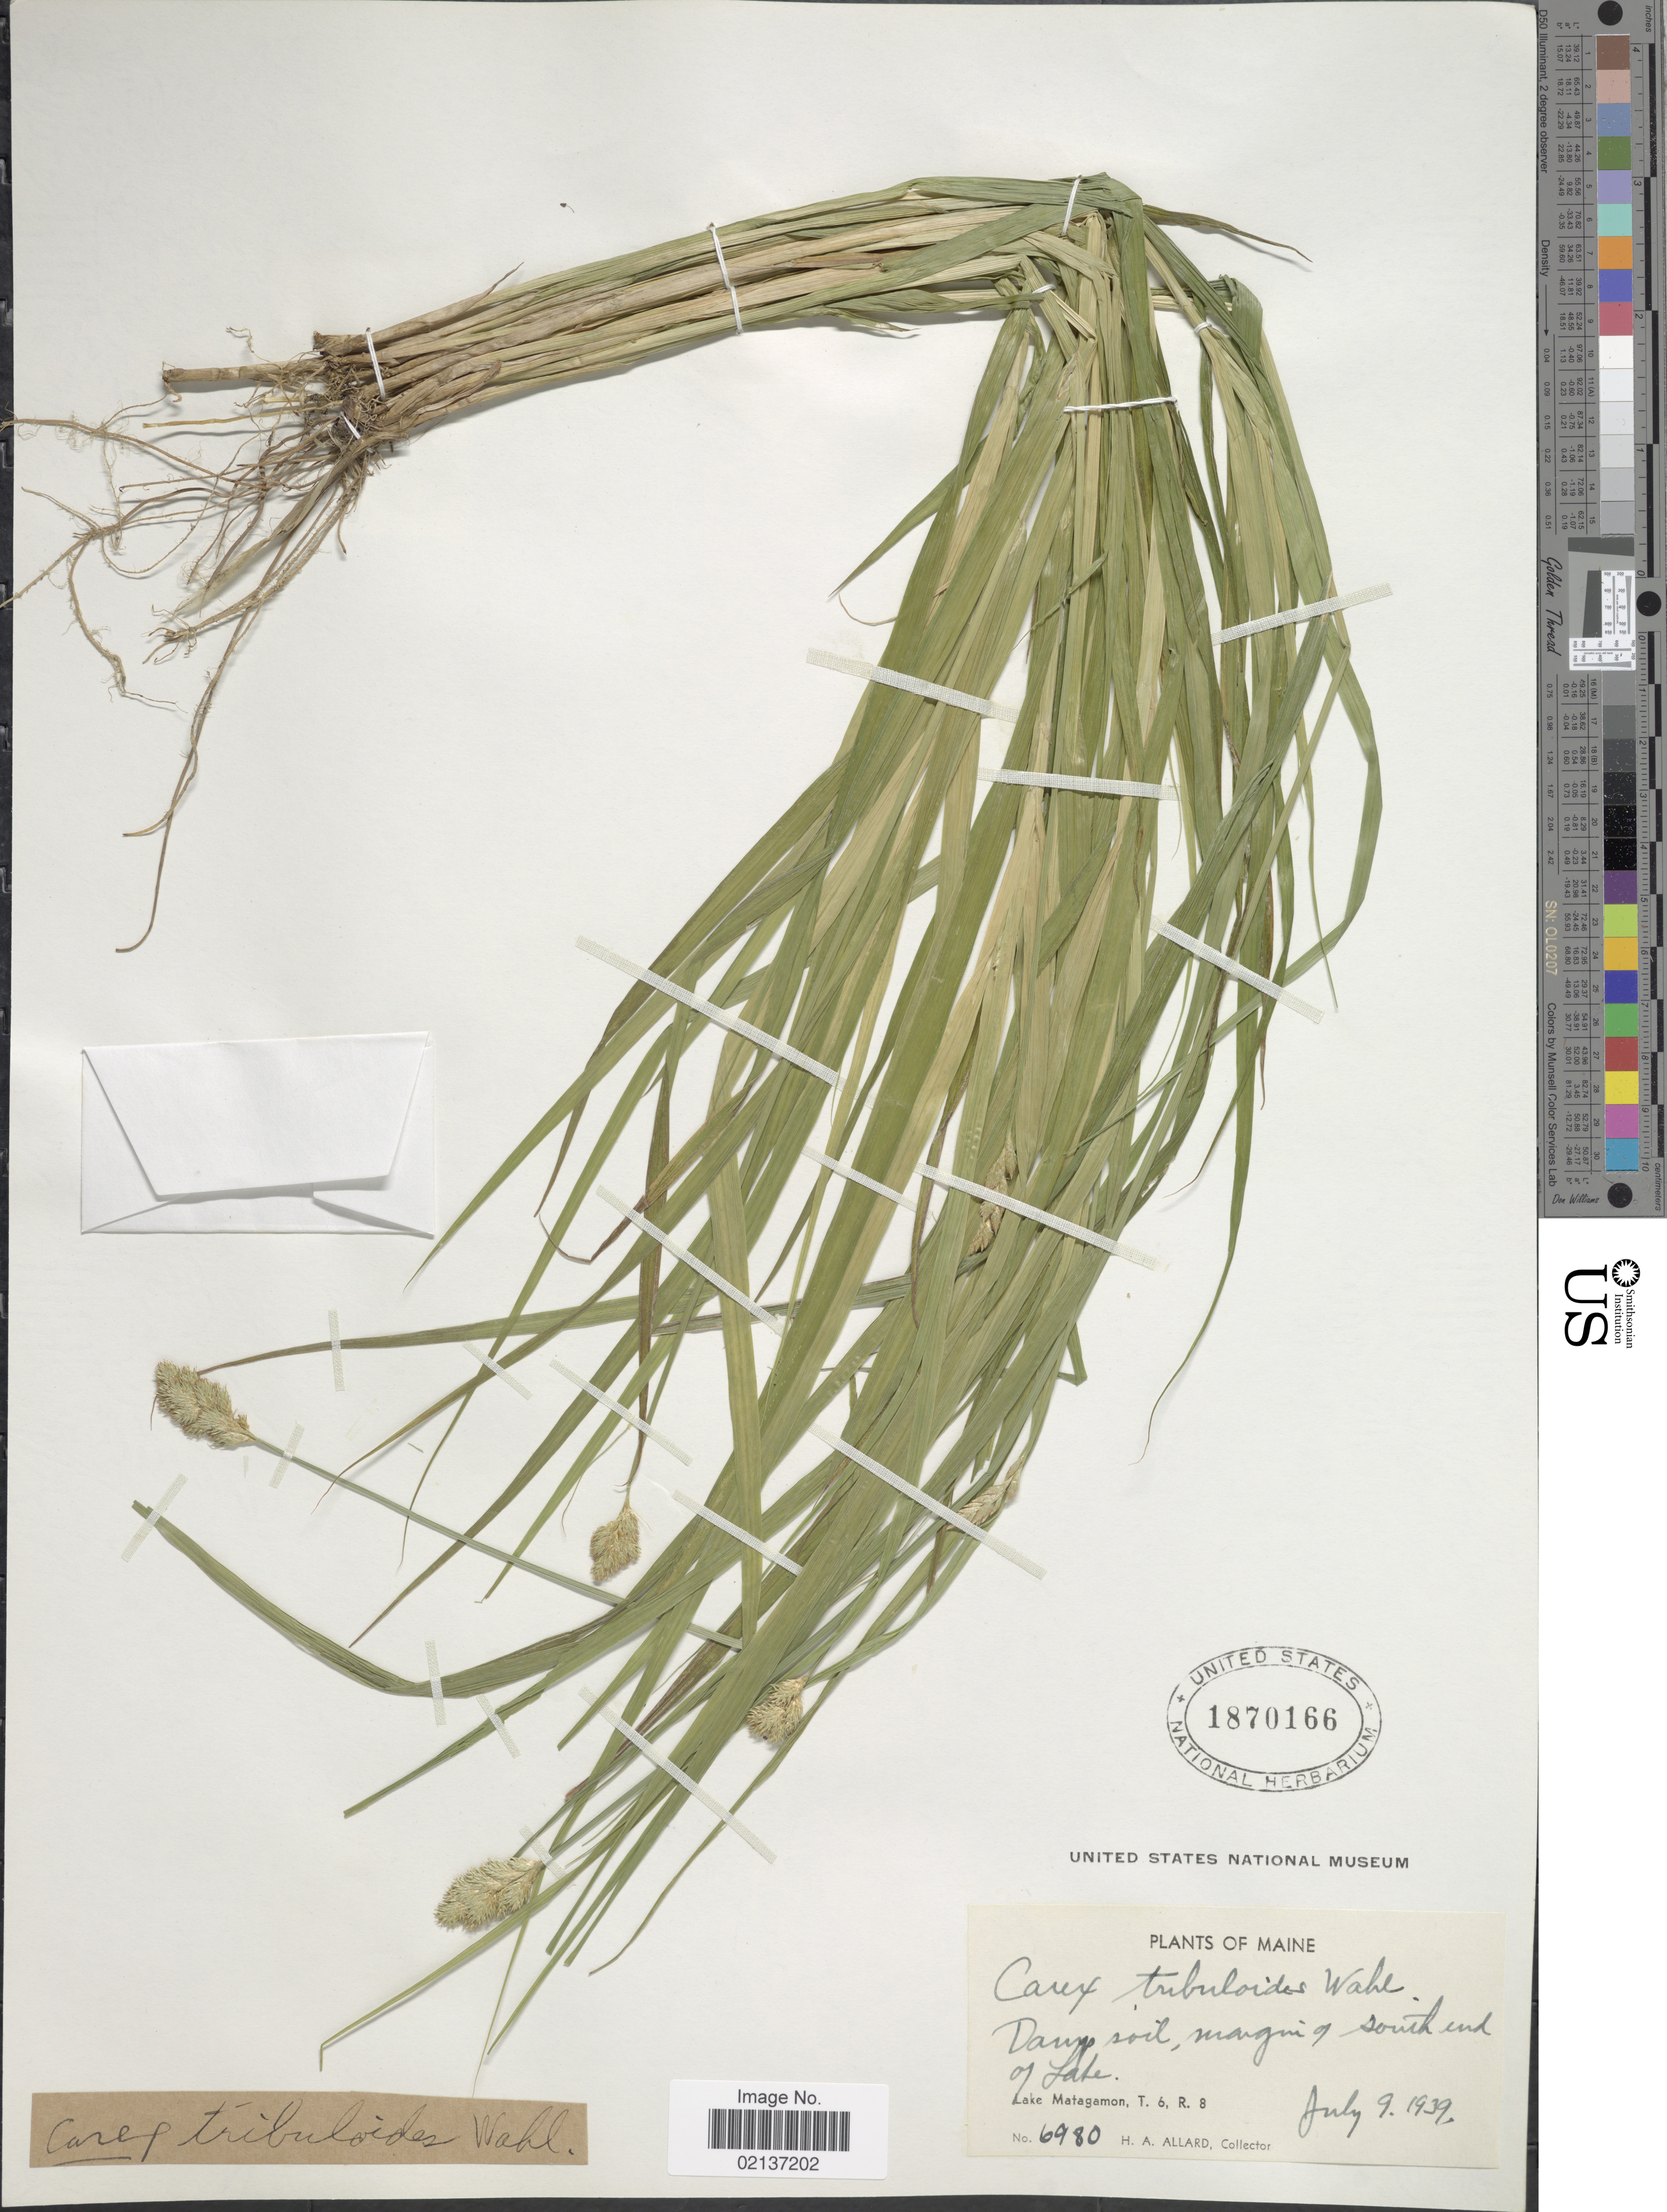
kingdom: Plantae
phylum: Tracheophyta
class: Liliopsida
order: Poales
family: Cyperaceae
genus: Carex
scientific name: Carex tribuloides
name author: Wahlenb.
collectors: H. A. Allard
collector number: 6980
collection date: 1939-07-09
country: United States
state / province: Maine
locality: Damp soil, margin of south end of lake, Lake Matagamon, T.6, R. 8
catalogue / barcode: US 1870166